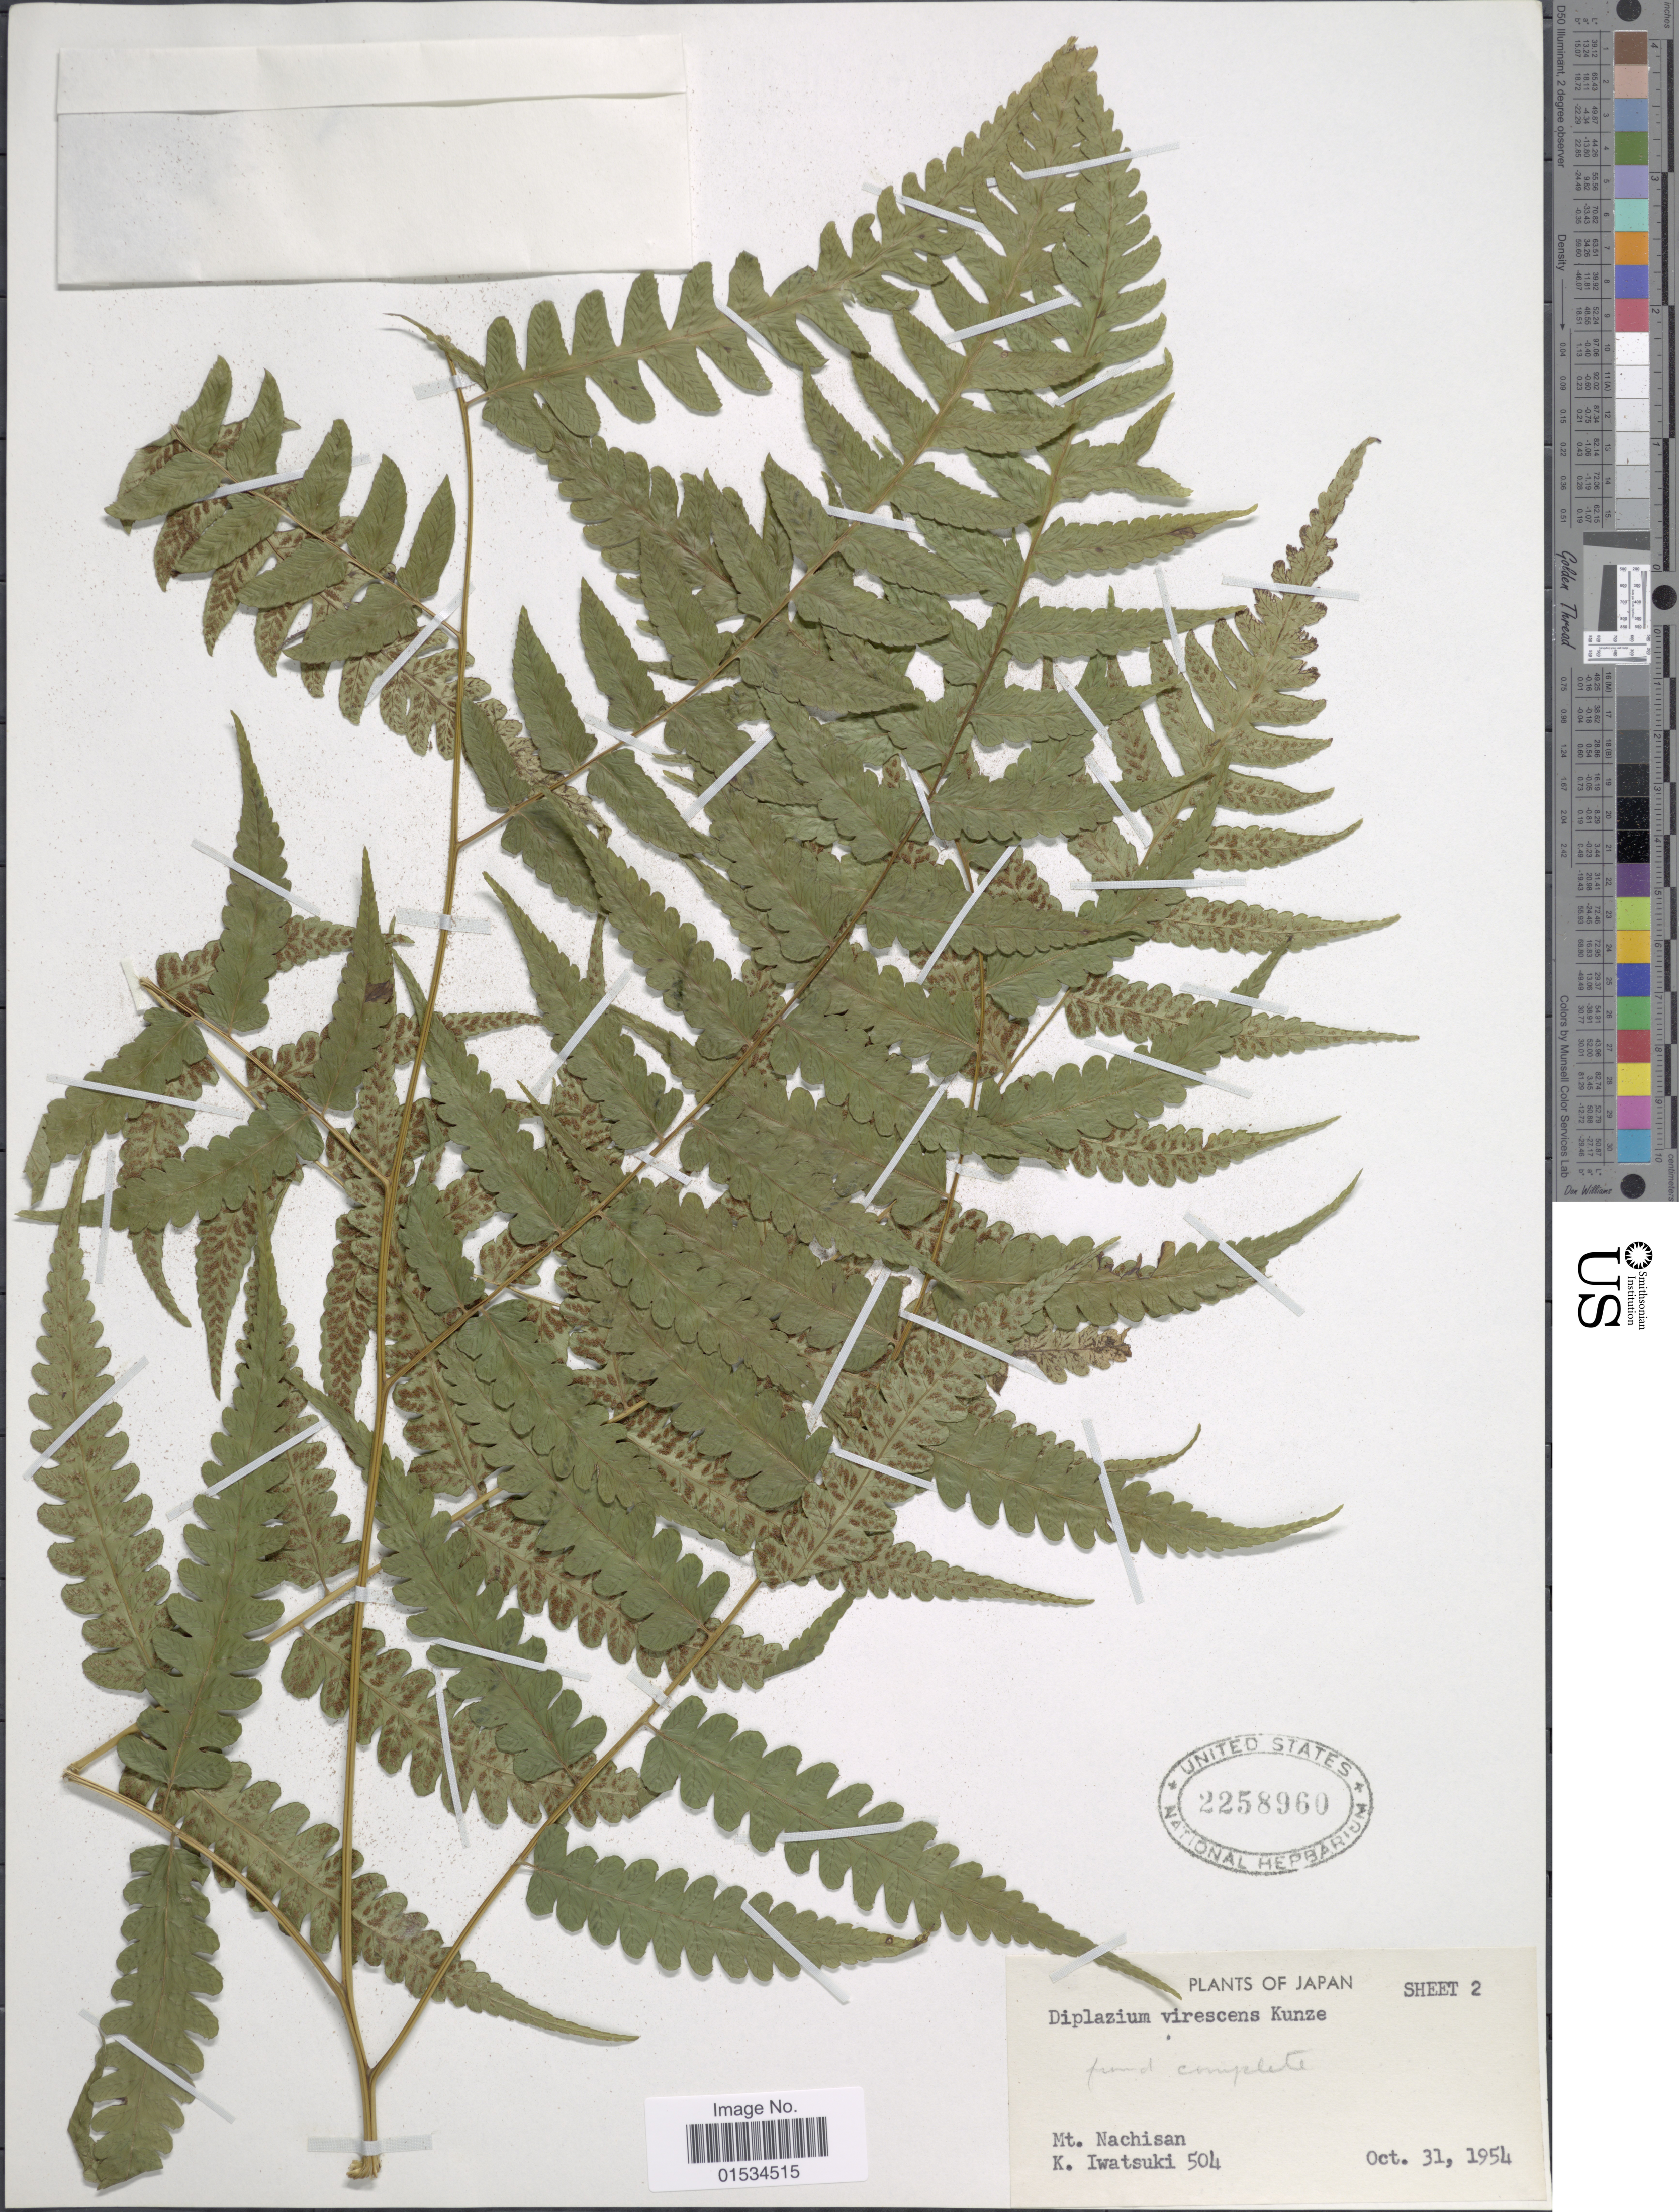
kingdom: Plantae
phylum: Tracheophyta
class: Polypodiopsida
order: Polypodiales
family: Athyriaceae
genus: Diplazium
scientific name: Diplazium virescens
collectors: K. Iwatsuki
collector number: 504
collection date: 1954-10-31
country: Japan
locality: Nachisan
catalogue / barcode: US 2258960